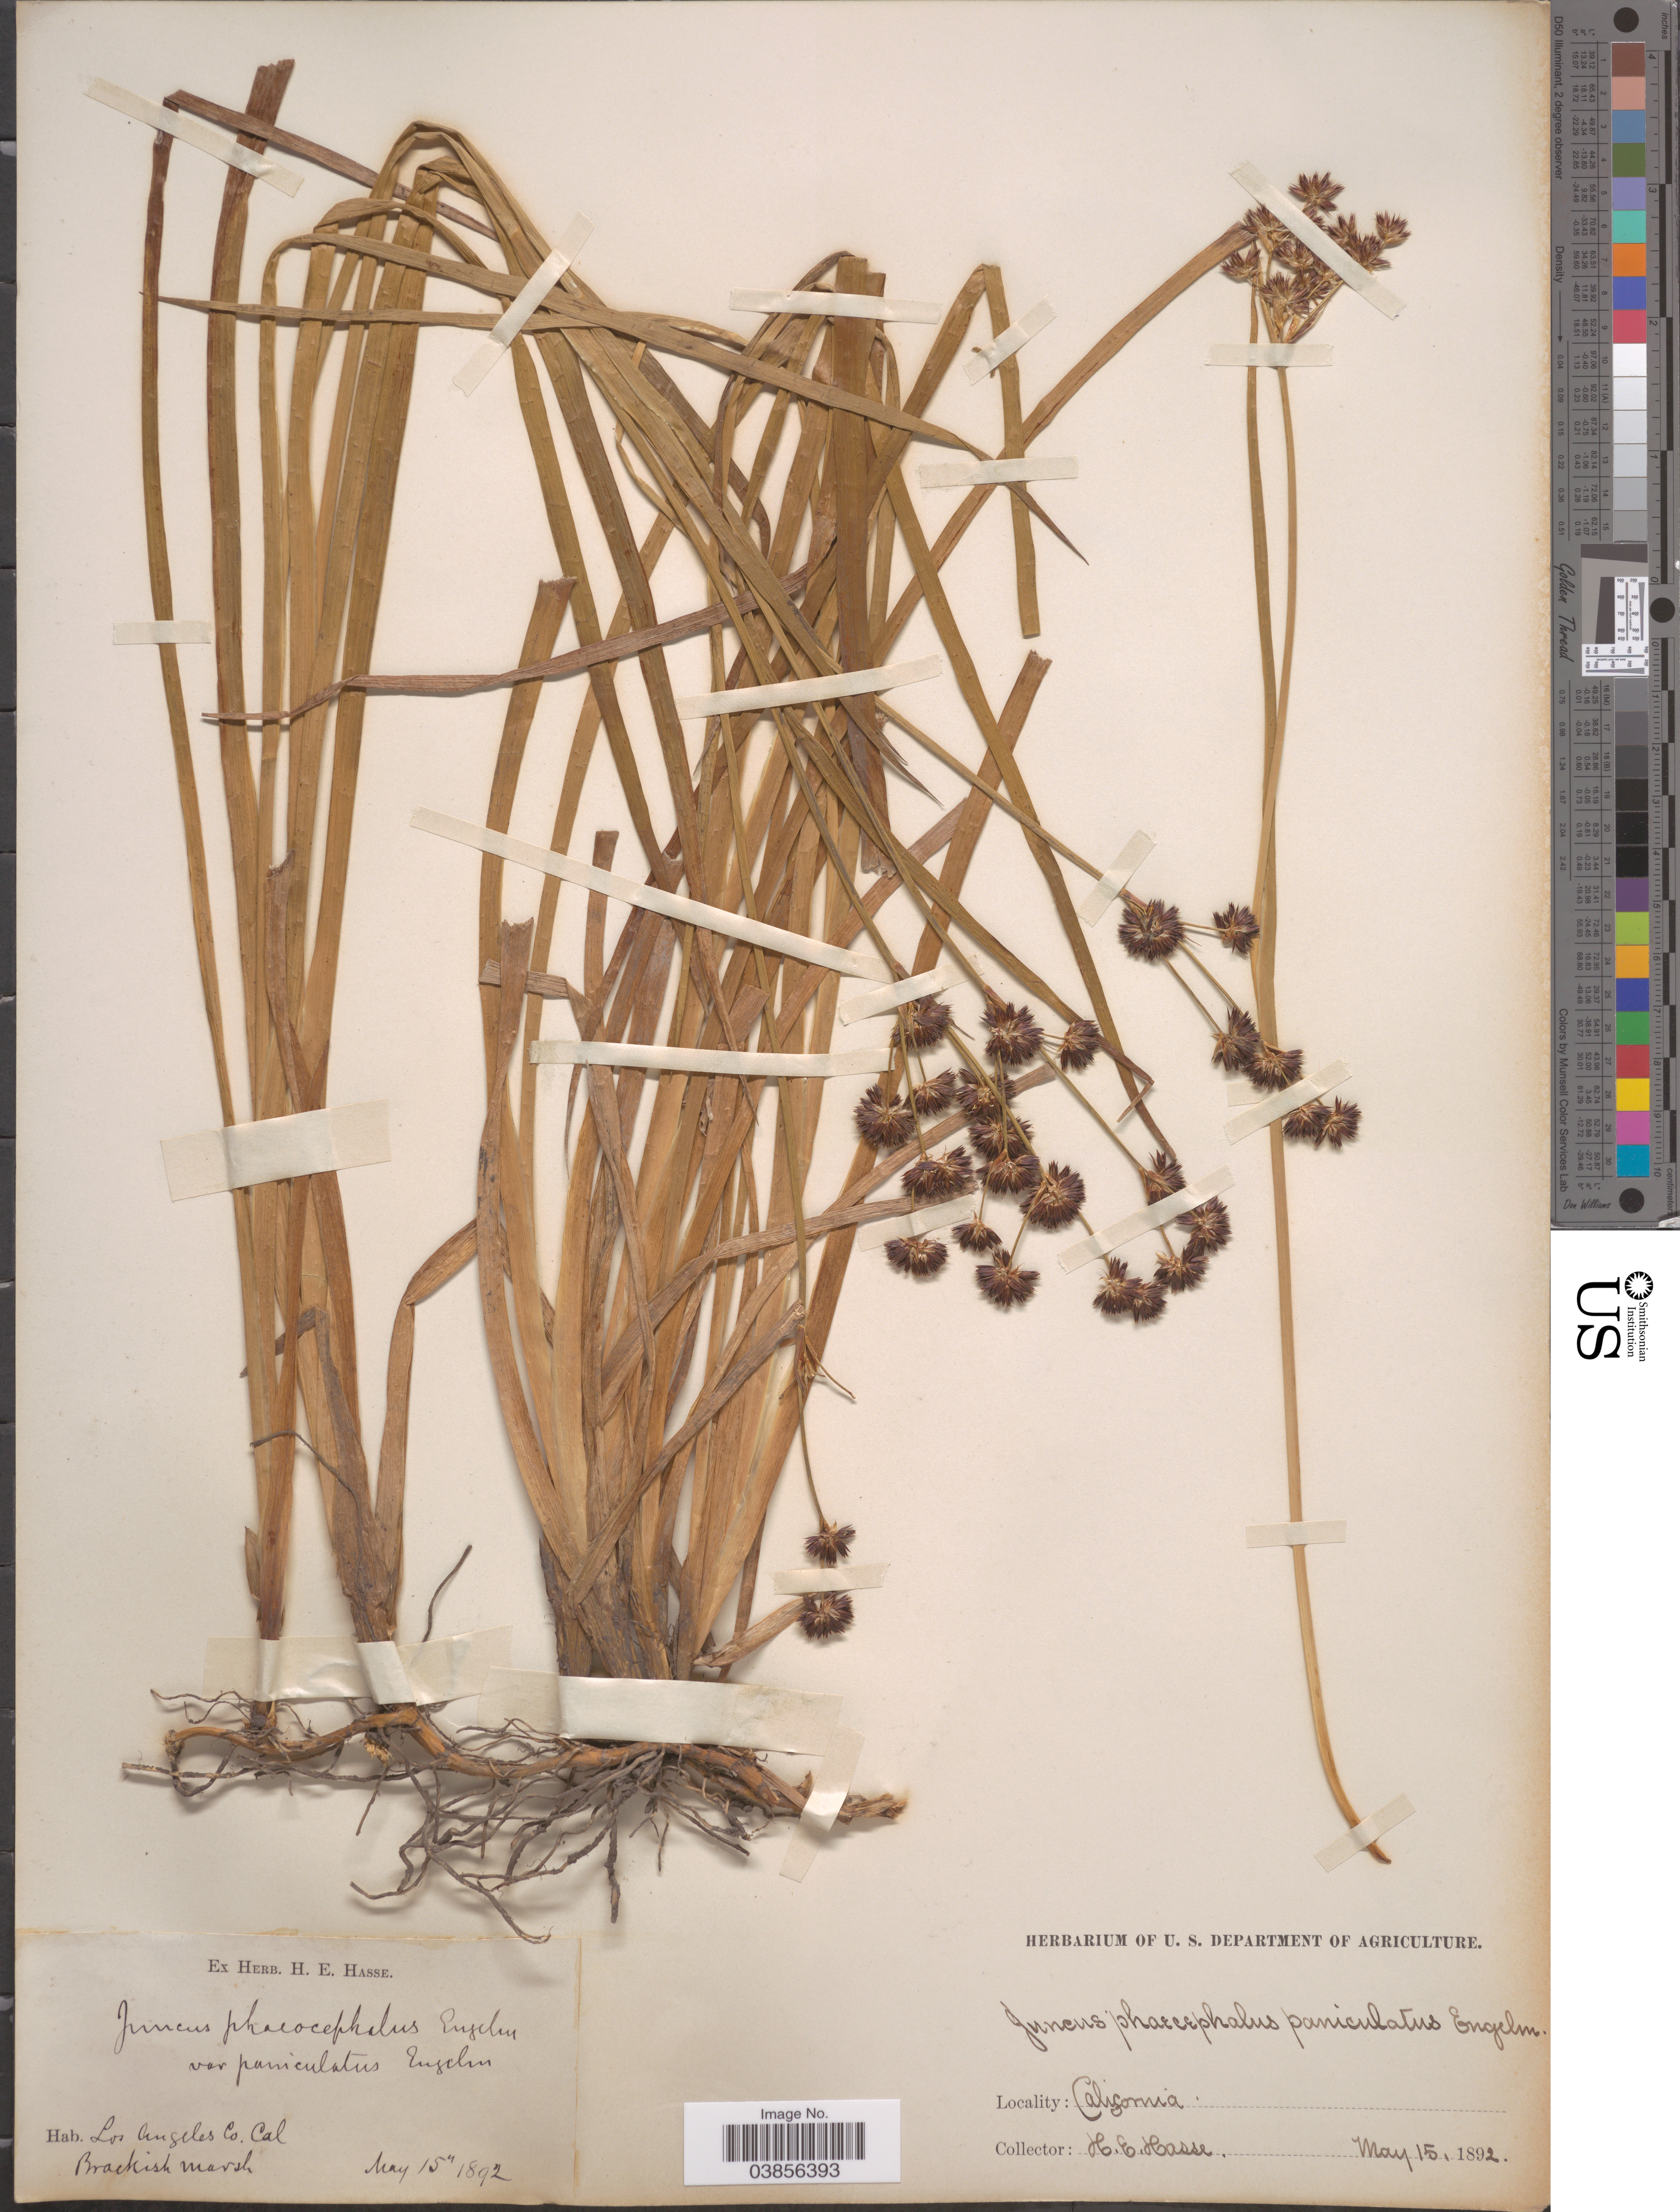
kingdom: Plantae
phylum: Tracheophyta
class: Liliopsida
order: Poales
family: Juncaceae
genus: Juncus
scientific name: Juncus phaeocephalus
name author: Engelm.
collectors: H. E. Hasse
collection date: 1892-05-15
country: United States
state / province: California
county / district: Los Angeles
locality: Los Angeles Co.